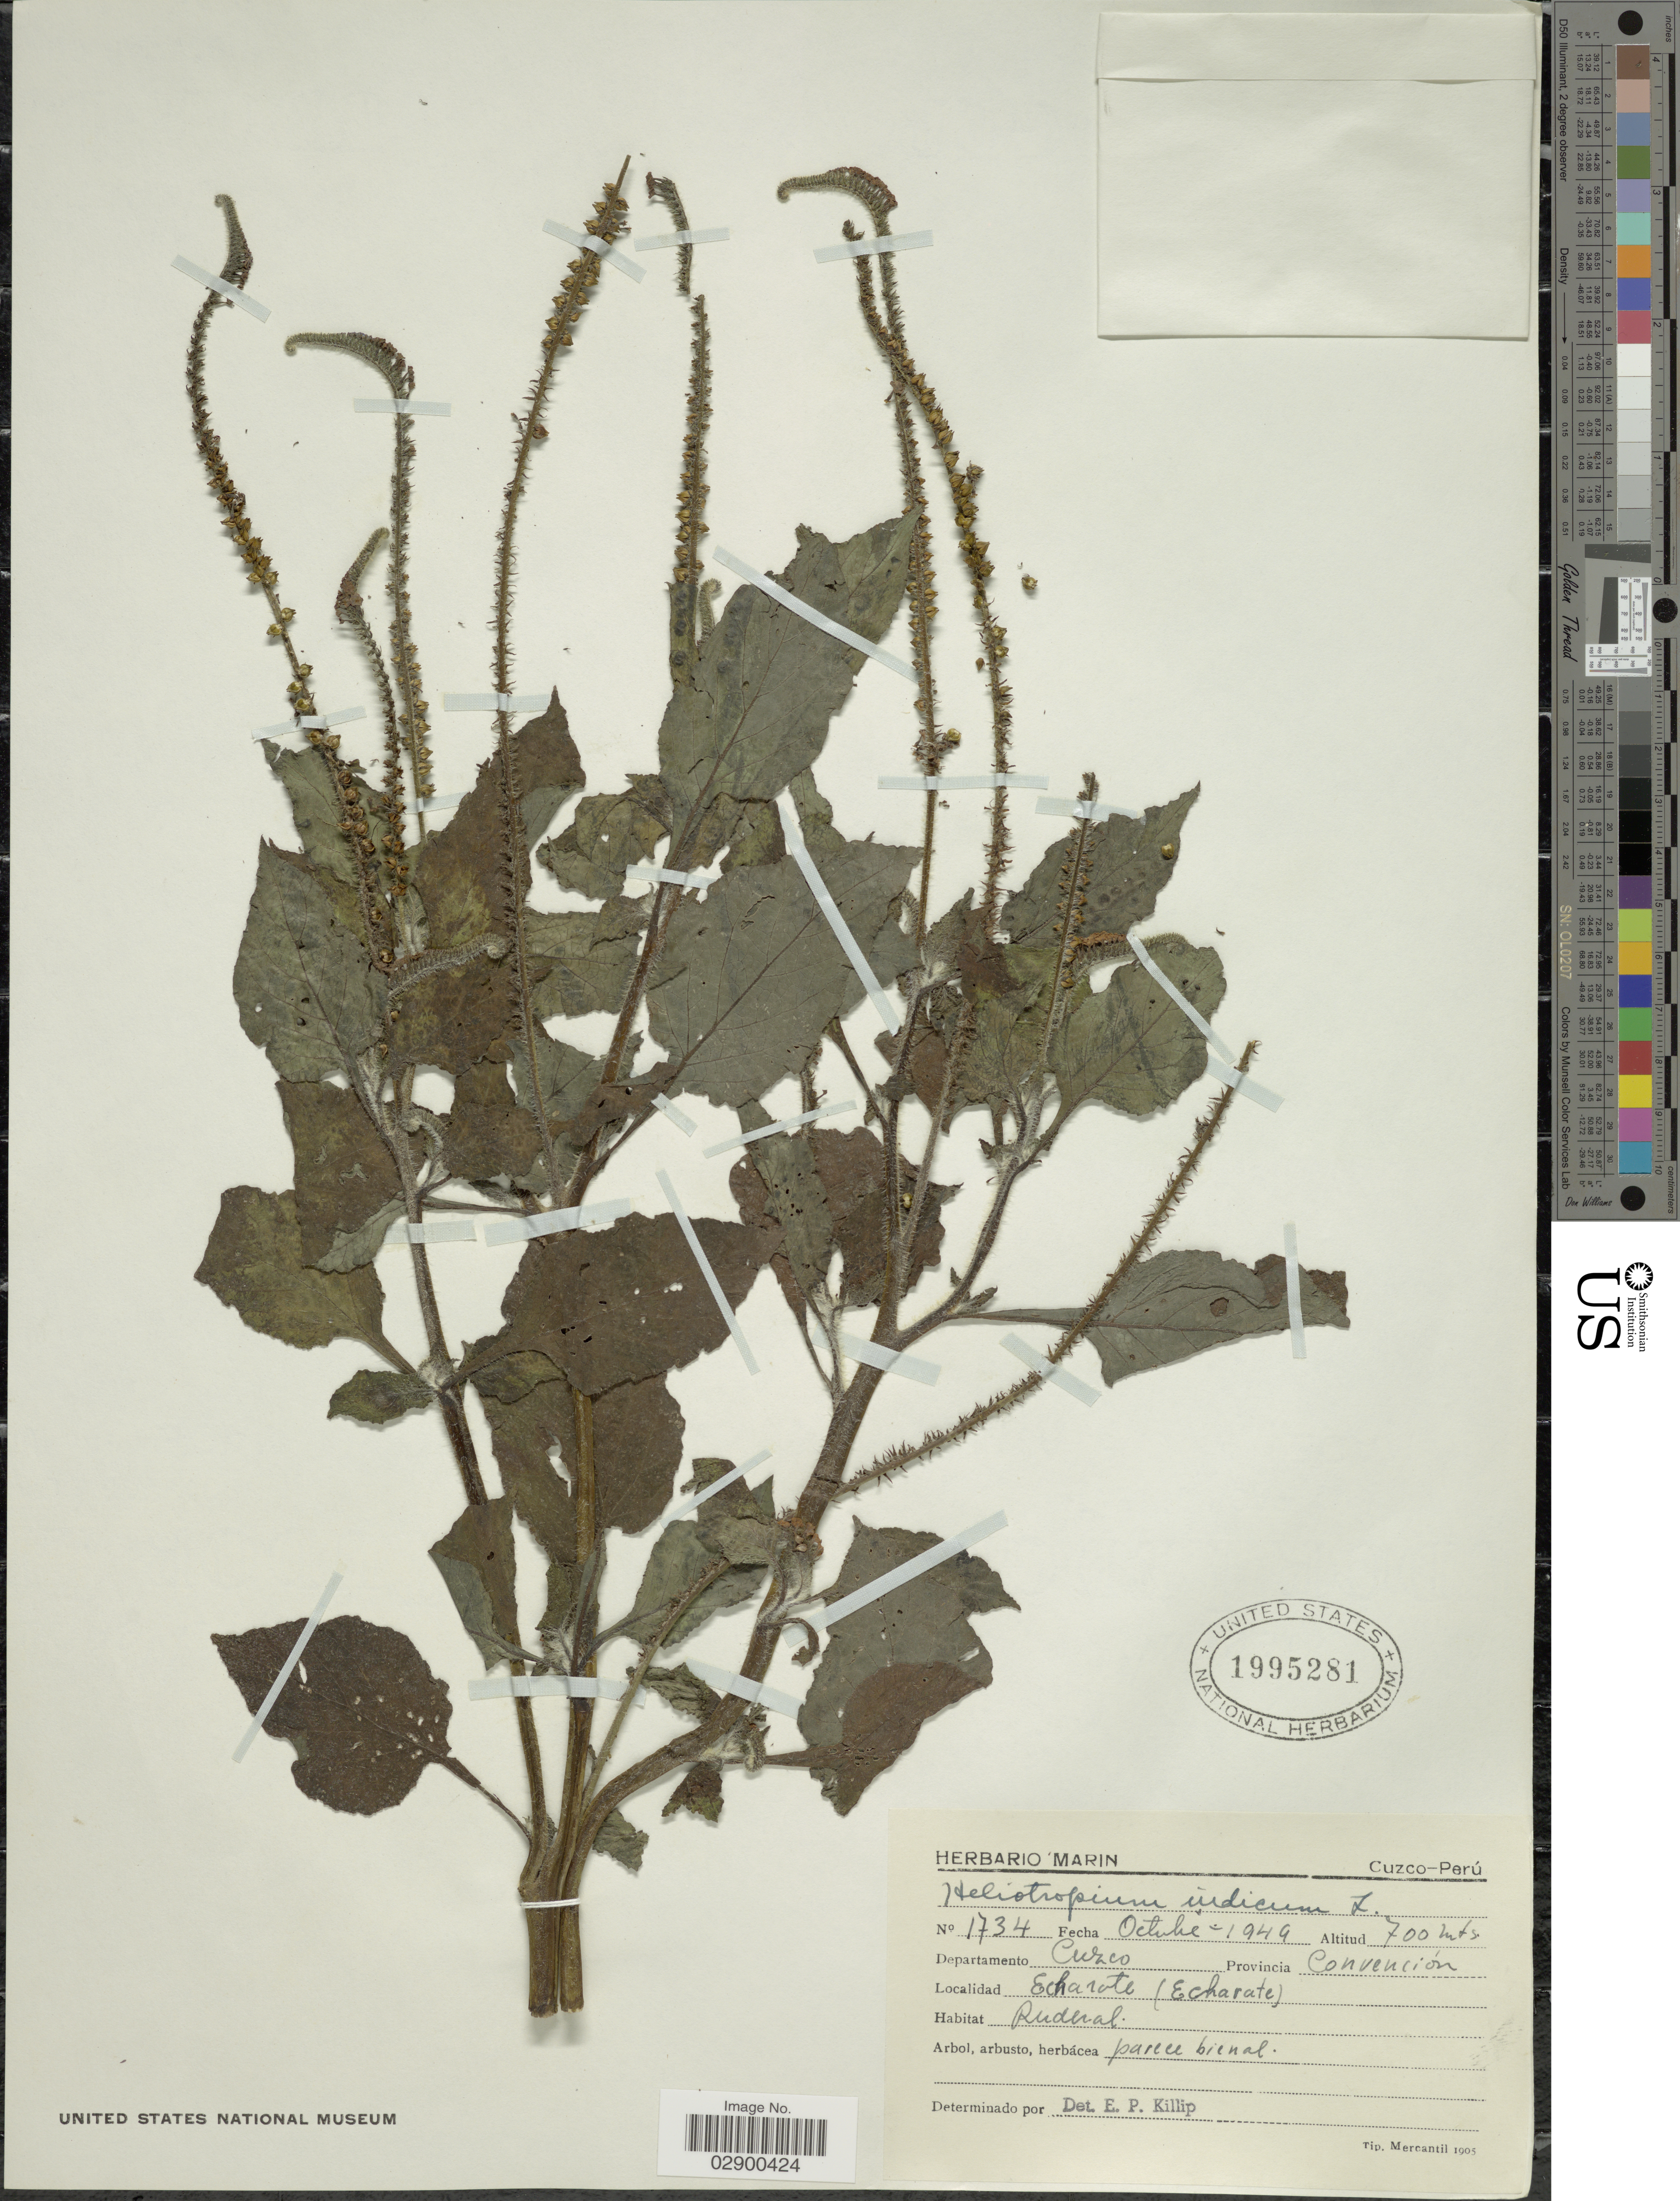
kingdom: Plantae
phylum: Tracheophyta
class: Magnoliopsida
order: Boraginales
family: Heliotropiaceae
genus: Heliotropium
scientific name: Heliotropium indicum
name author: L.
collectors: ex herb. Marin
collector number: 1734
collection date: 1949-10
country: Peru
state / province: Cusco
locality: Departamento Cuzco, Provincia Convención, Echarate.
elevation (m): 700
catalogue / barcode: US 1995281